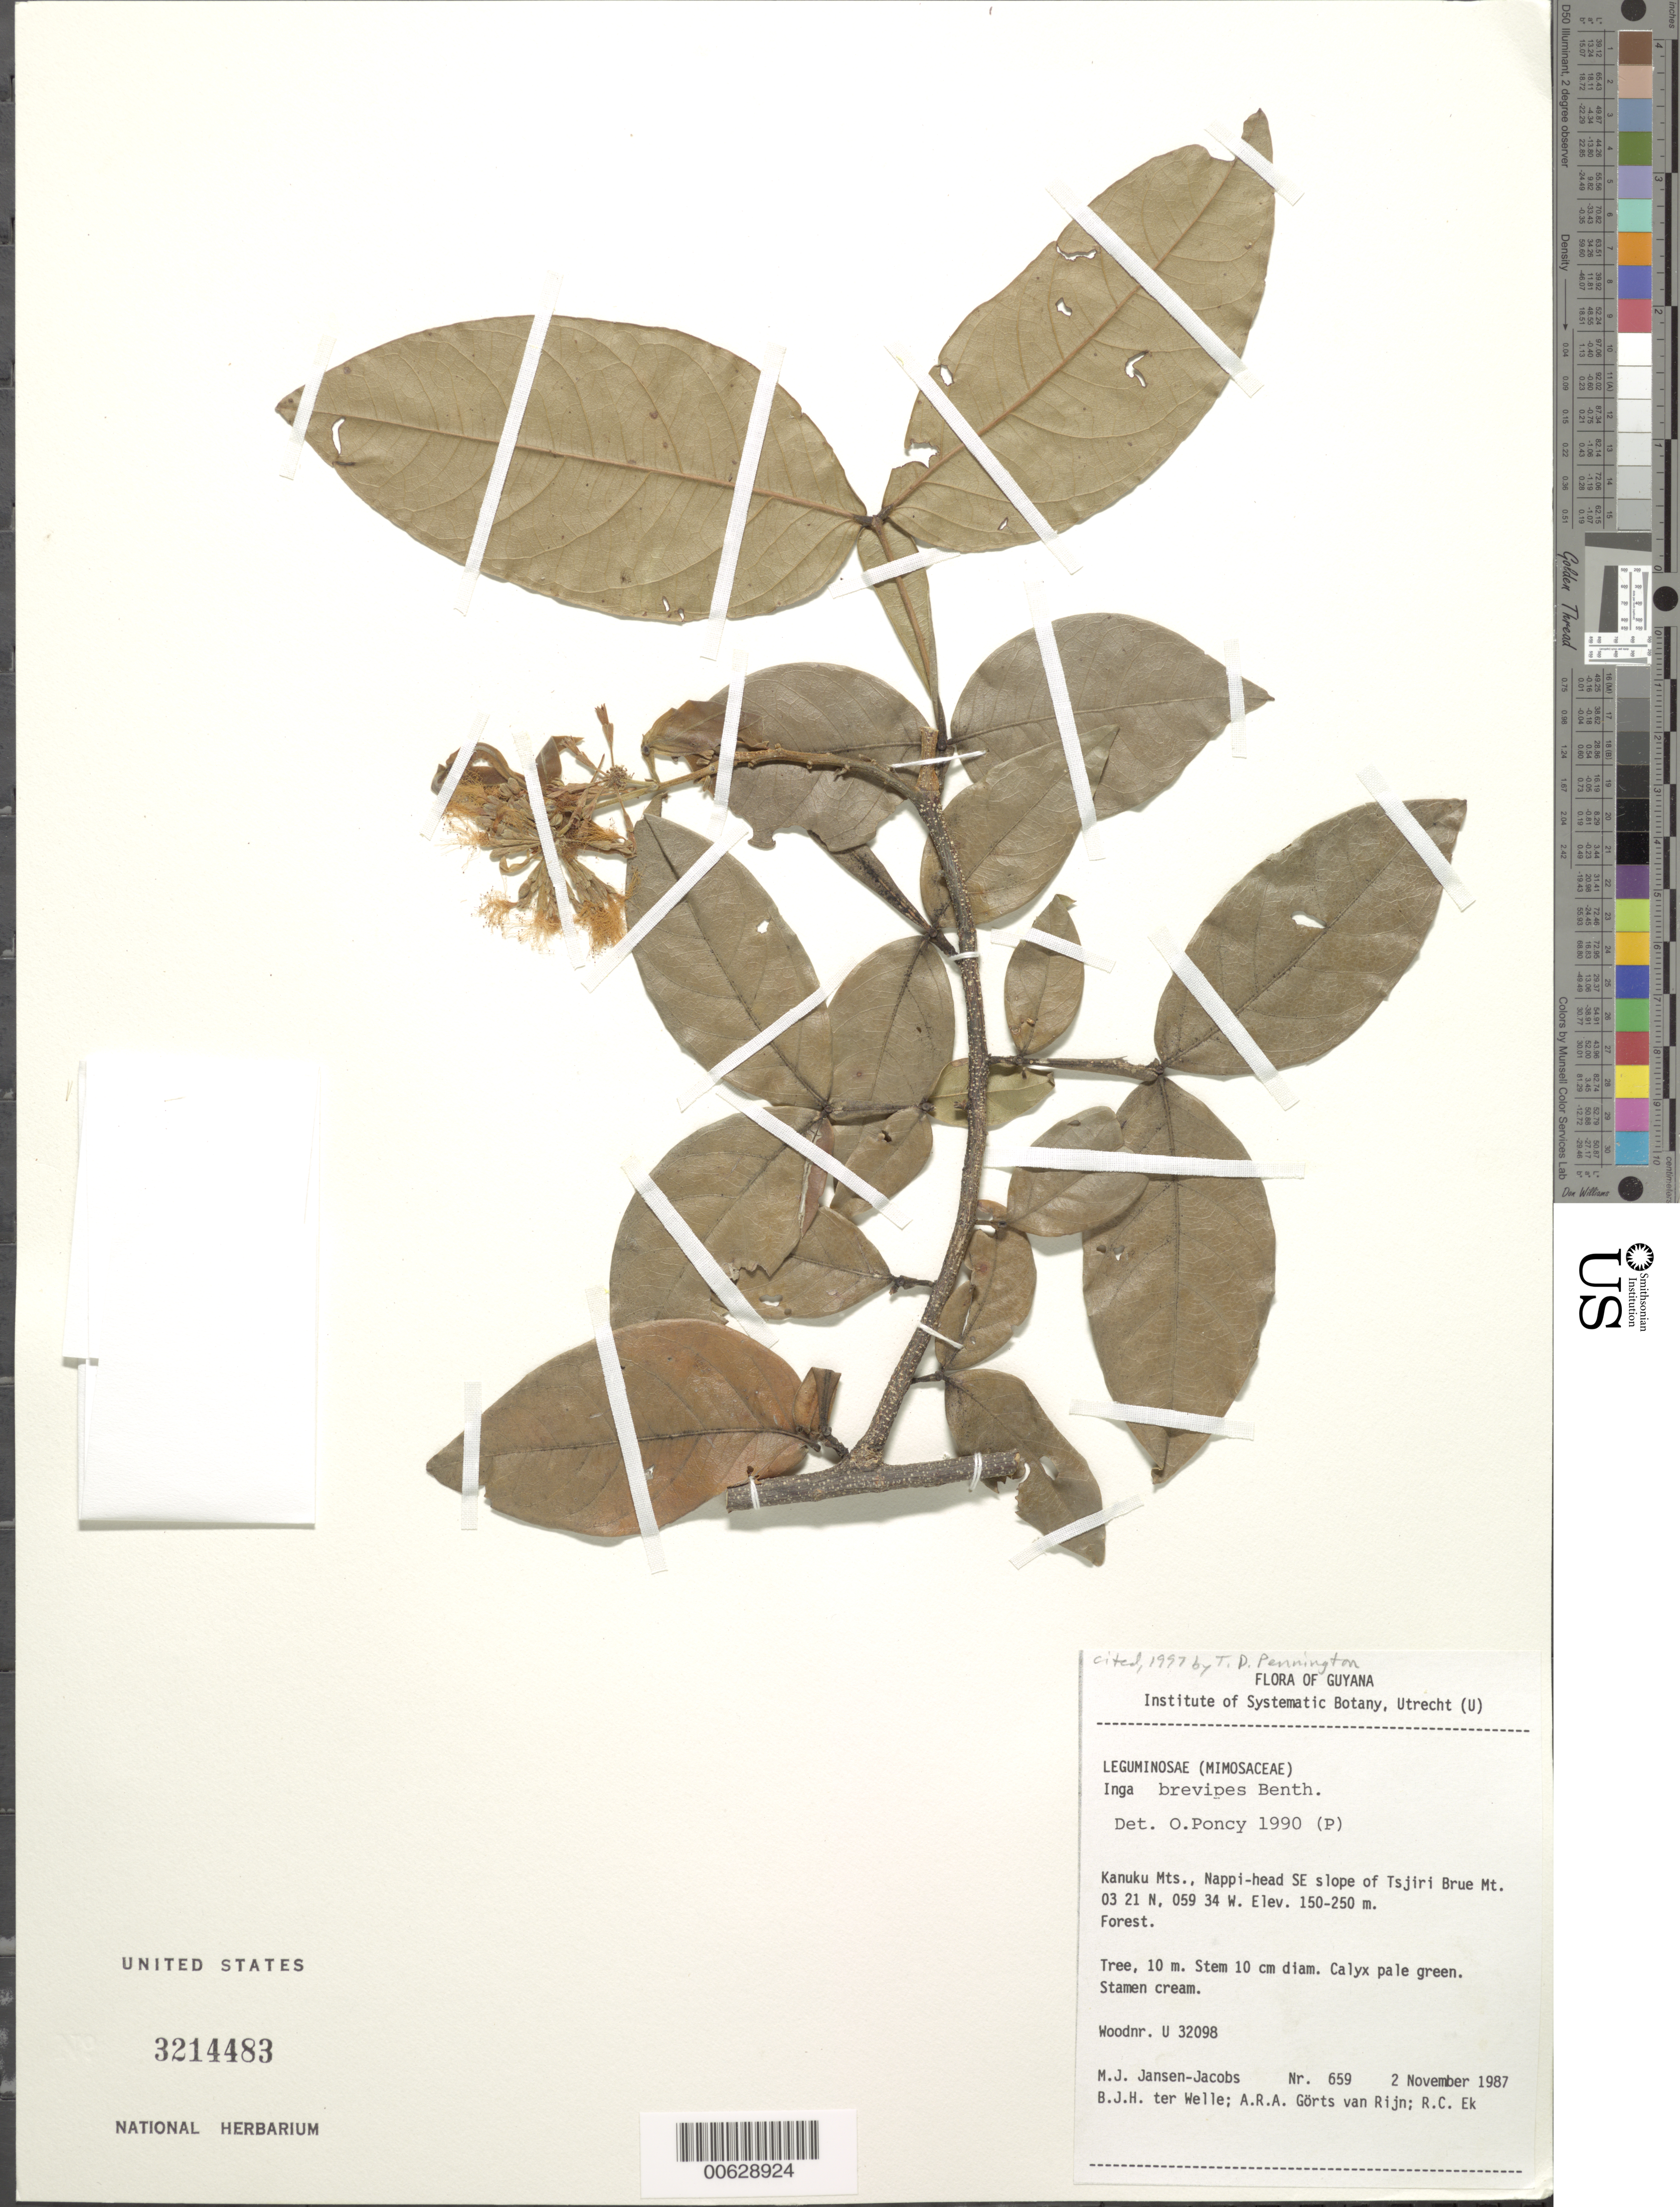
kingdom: Plantae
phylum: Tracheophyta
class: Magnoliopsida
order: Fabales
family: Fabaceae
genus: Inga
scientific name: Inga brevipes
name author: Benth.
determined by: Poncy, O.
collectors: M. J. Jansen-Jacobs, B. Welle, A. .R. A. Görts-van Rijn & R. C. Ek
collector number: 659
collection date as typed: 2-Nov-87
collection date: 1987-11-02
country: Guyana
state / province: U. Takutu-U. Essequibo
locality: Kanuku Mts., Nappi-head, SE slope of Tsjiri Brue Mt., camp 1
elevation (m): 150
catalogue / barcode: US 3214483